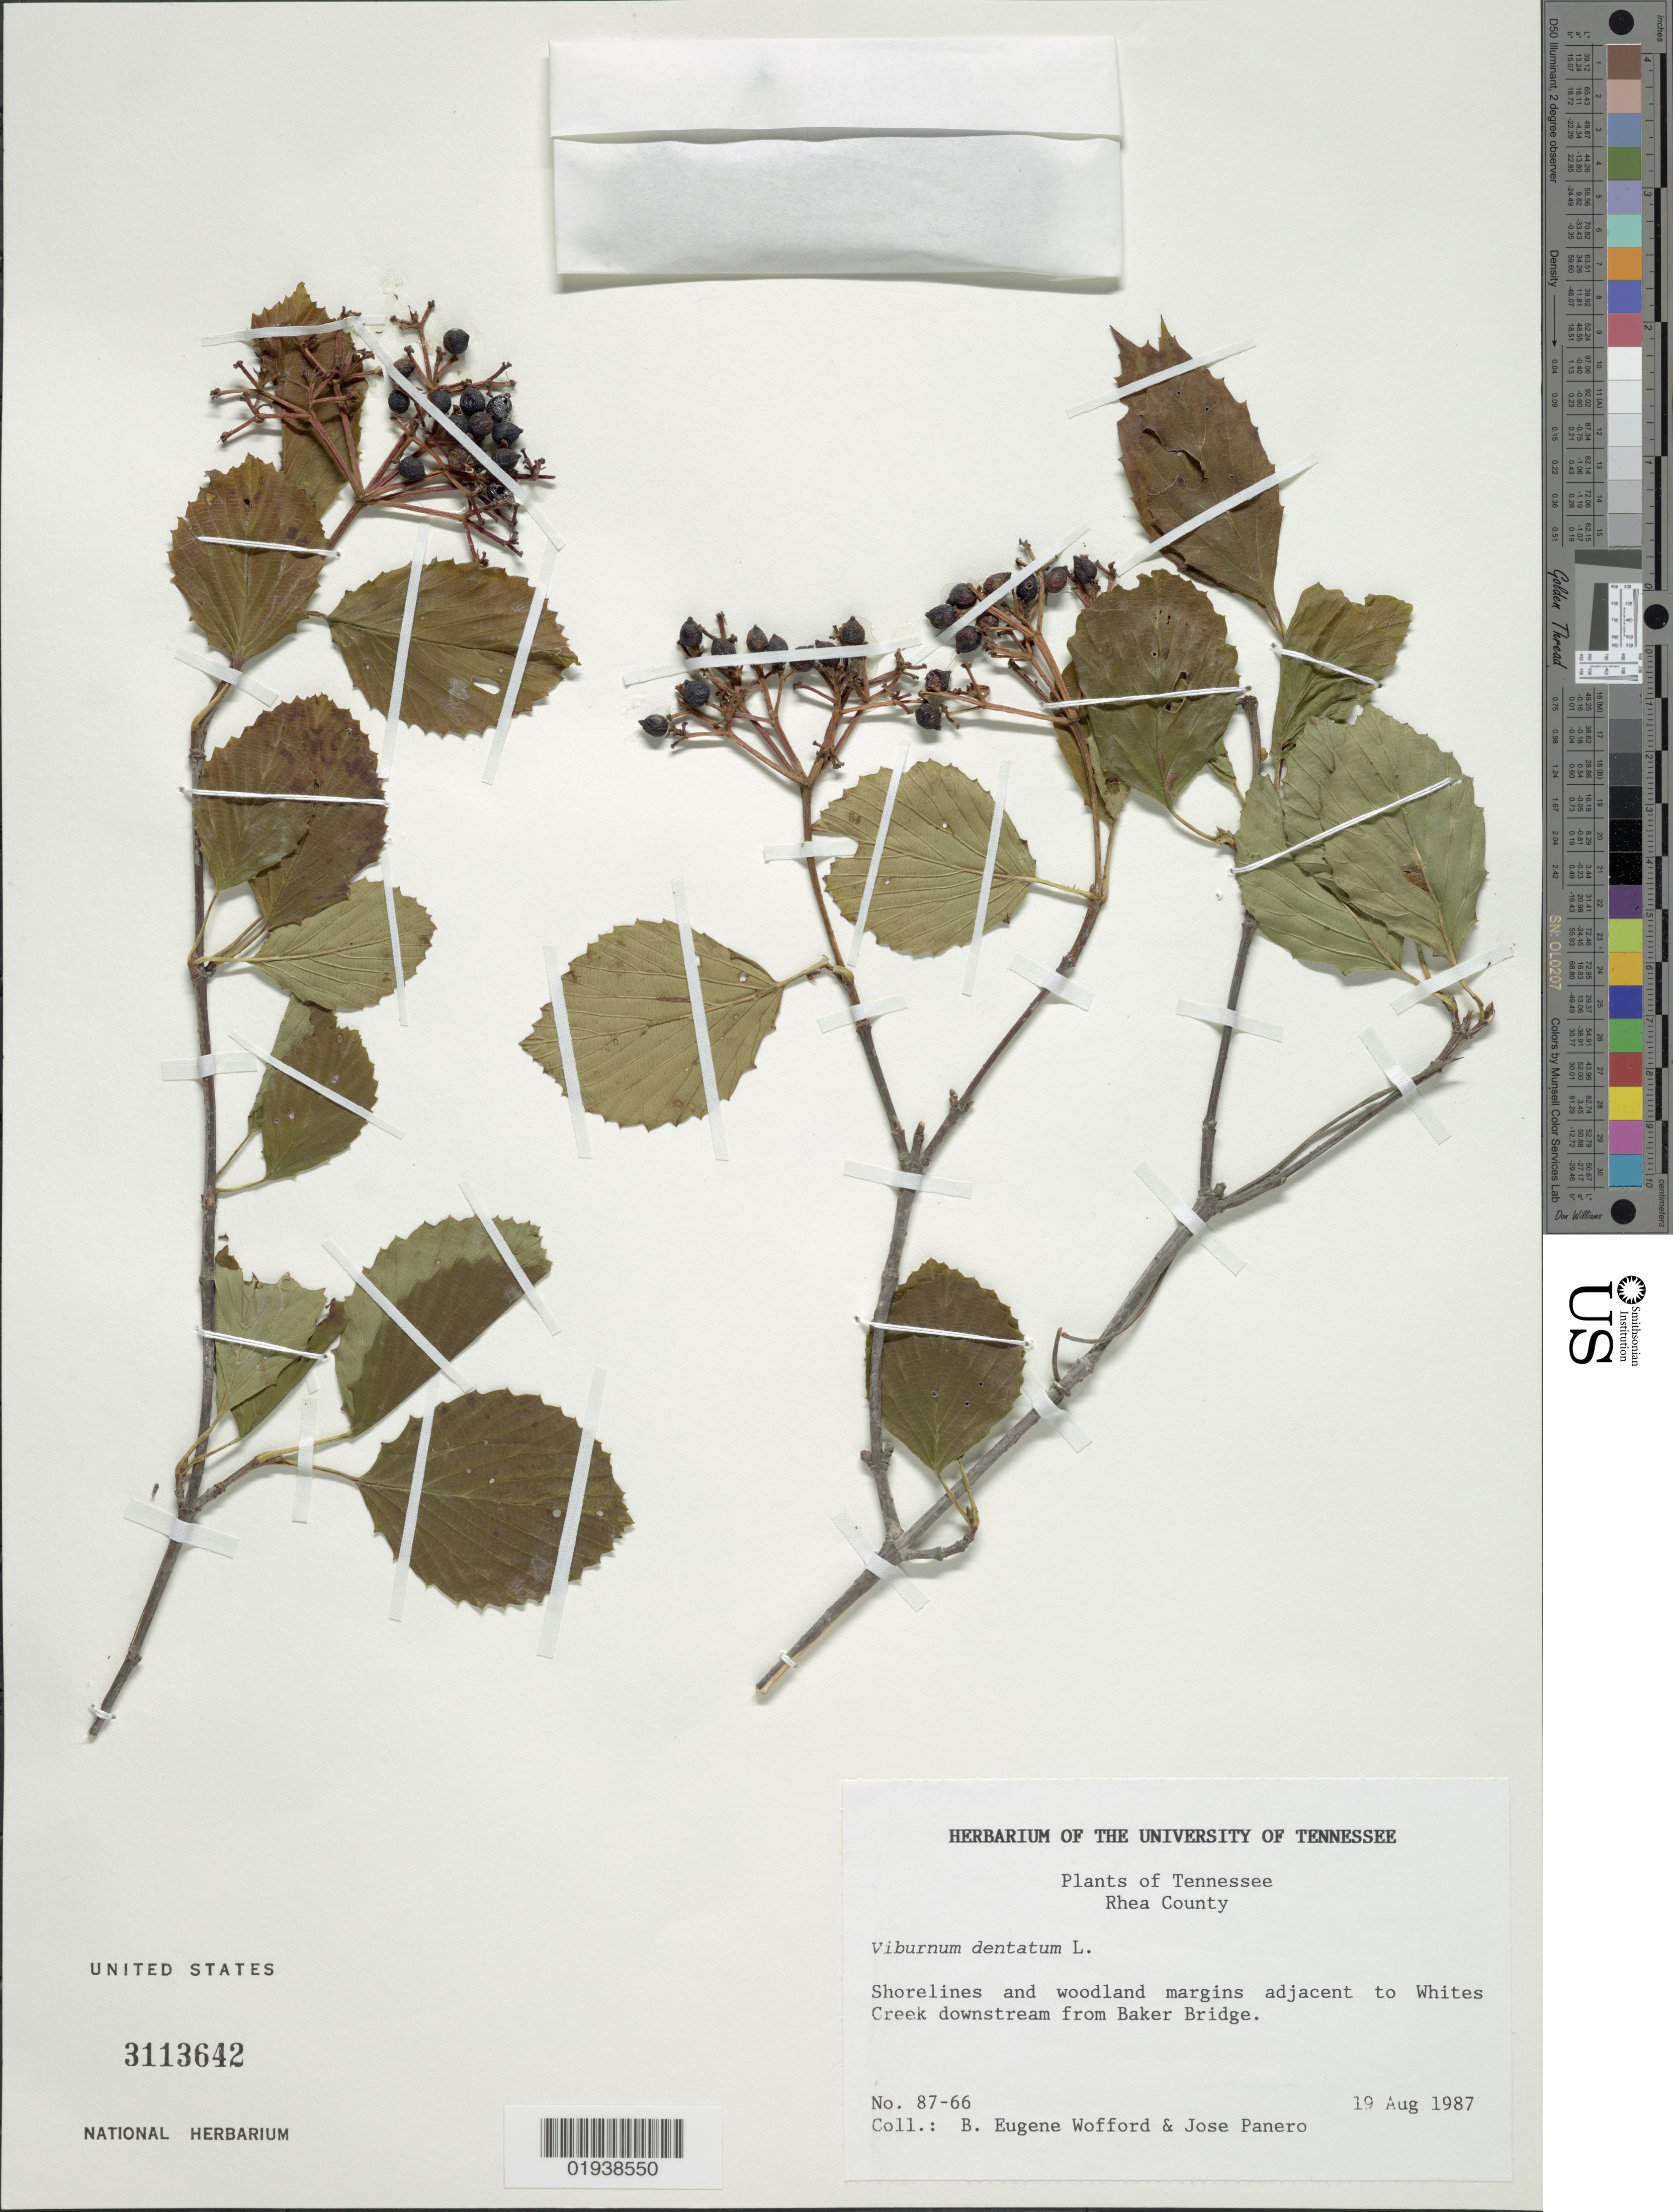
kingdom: Plantae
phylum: Tracheophyta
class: Magnoliopsida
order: Dipsacales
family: Viburnaceae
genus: Viburnum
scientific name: Viburnum dentatum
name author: L.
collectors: B. Wofford & J. L. Panero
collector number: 87-66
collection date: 1987-08-19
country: United States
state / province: Tennessee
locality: Rhea County, Shorelines and woodland margins adjacent to Whites Creek downstream from Baker Bridge.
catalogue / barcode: US 3113642